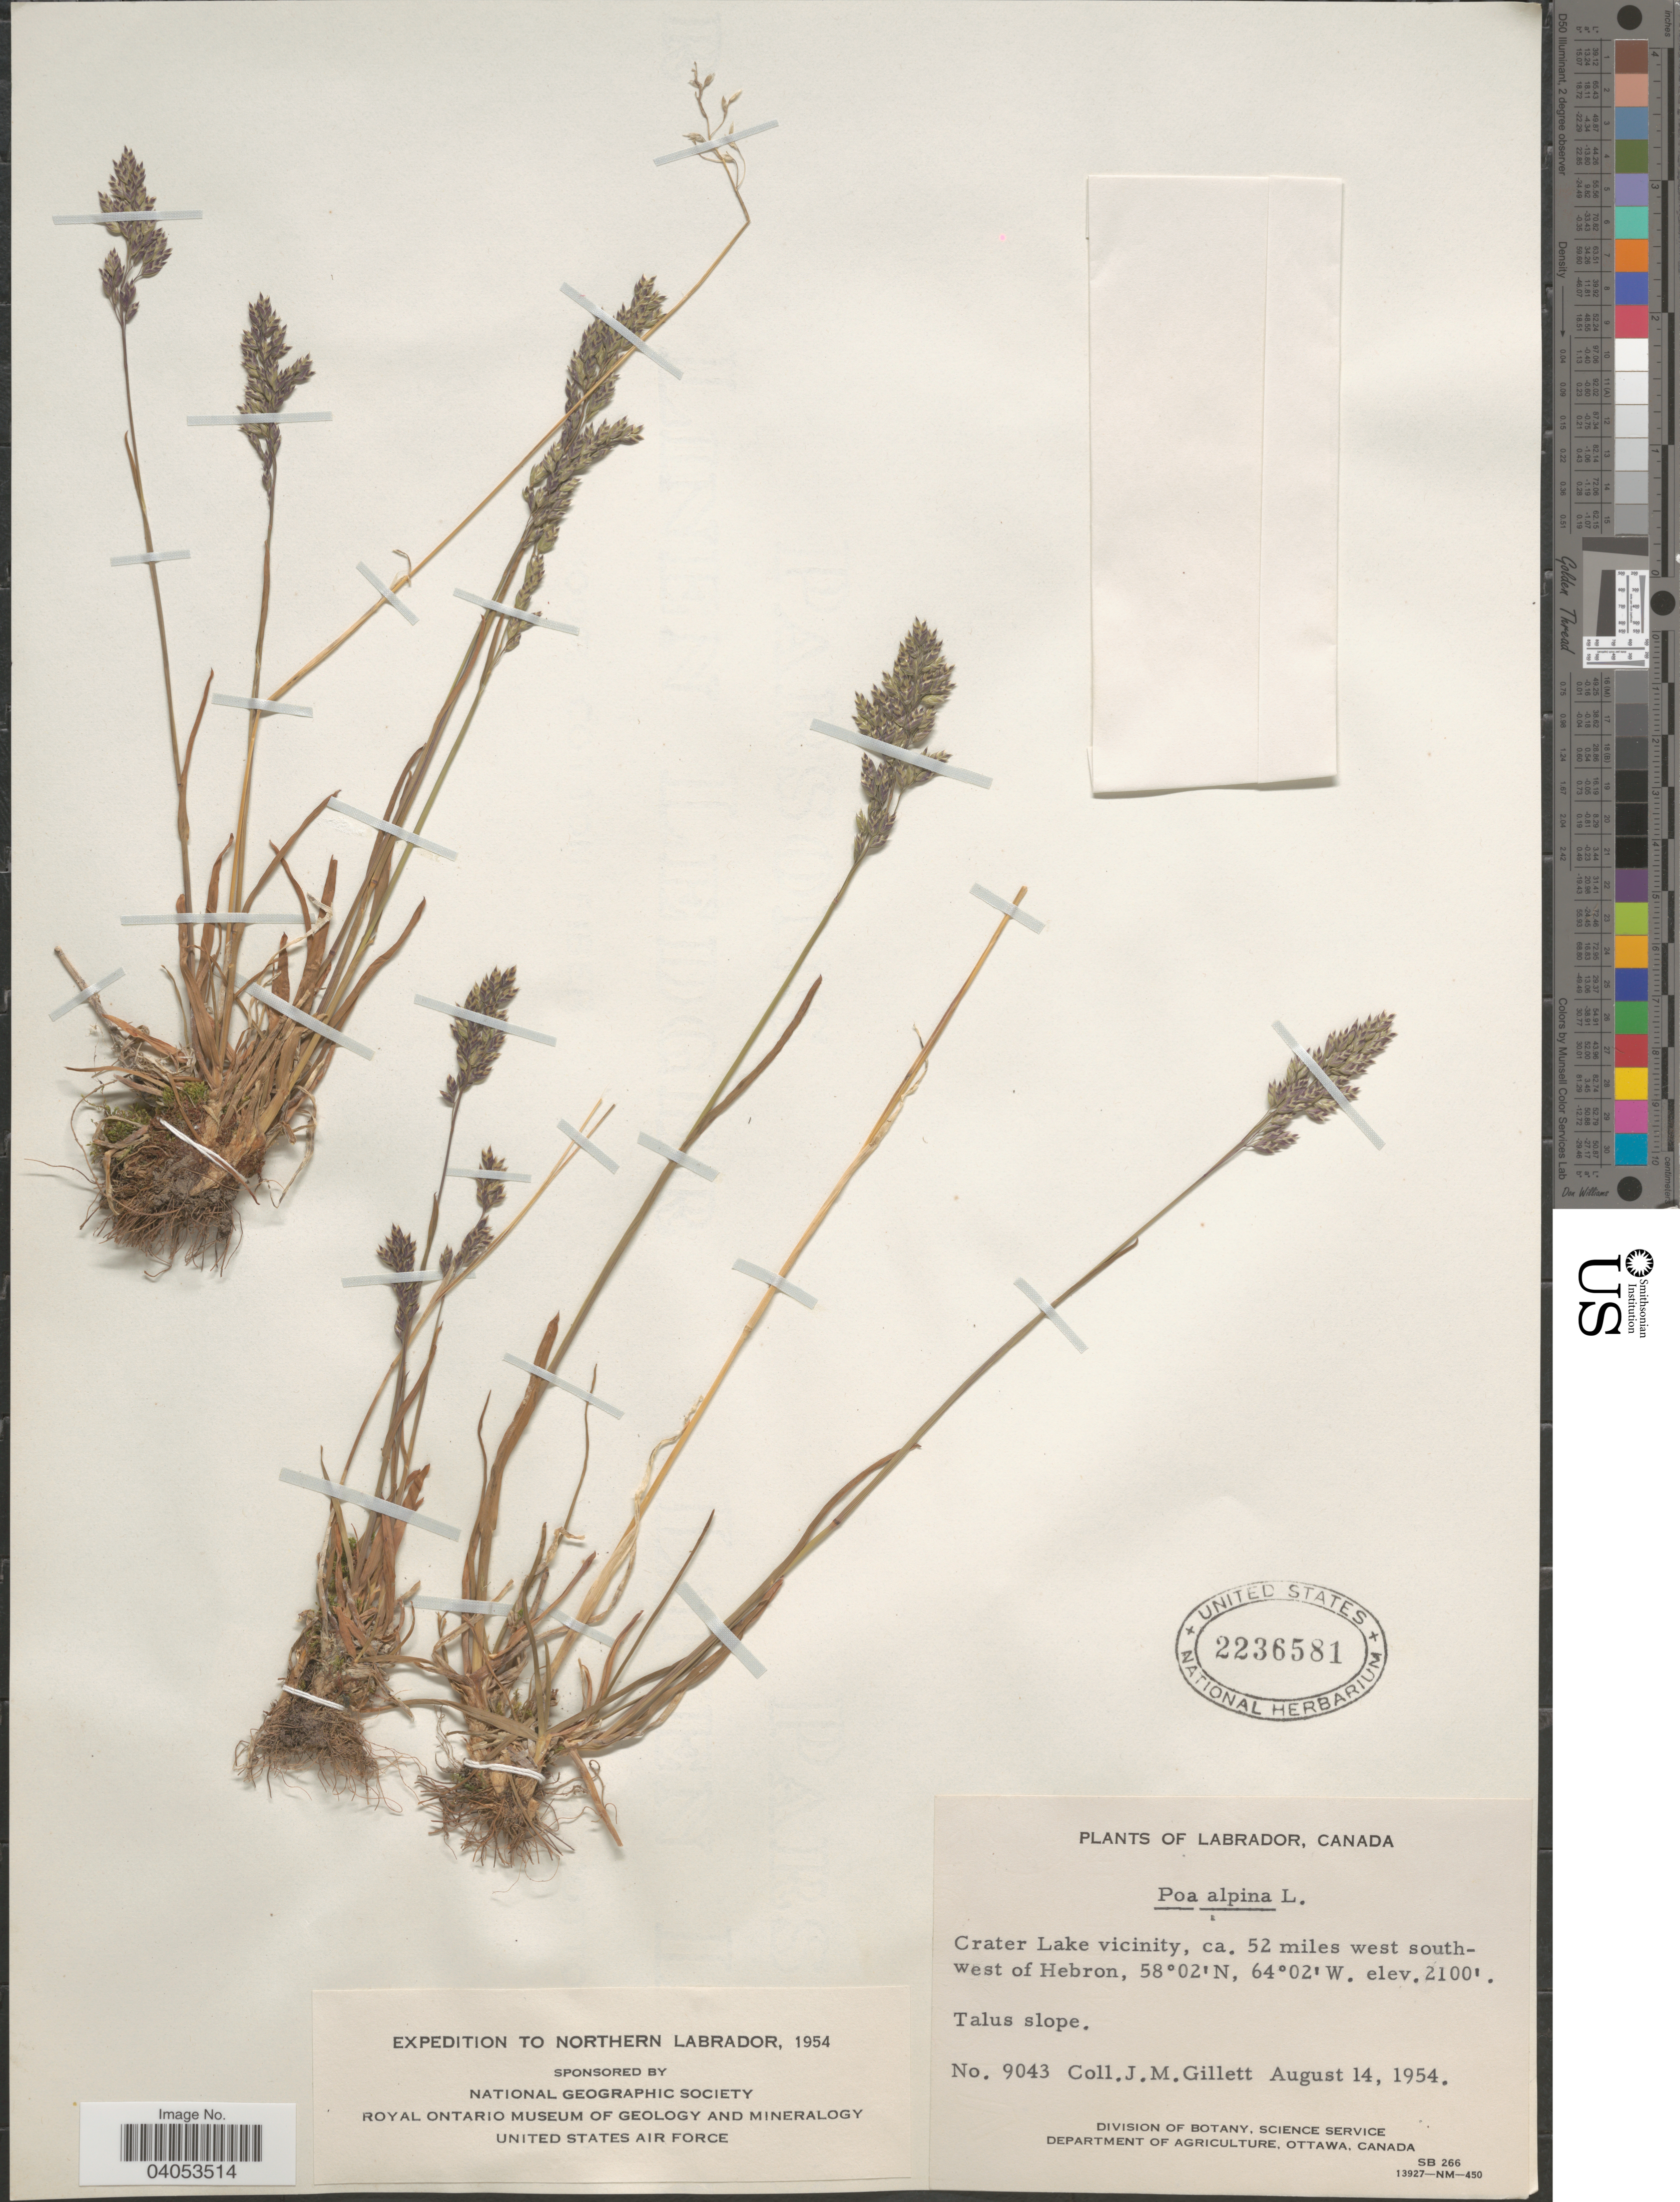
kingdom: Plantae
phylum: Tracheophyta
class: Liliopsida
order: Poales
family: Poaceae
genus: Poa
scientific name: Poa alpina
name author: L.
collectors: J. M. Gillett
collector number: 9043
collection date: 1954-08-14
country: Canada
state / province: Newfoundland and Labrador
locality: Northern Labrador. Crater Lake vicinity, ca. 52 miles west southwest of Hebron.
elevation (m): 640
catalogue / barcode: US 2236581